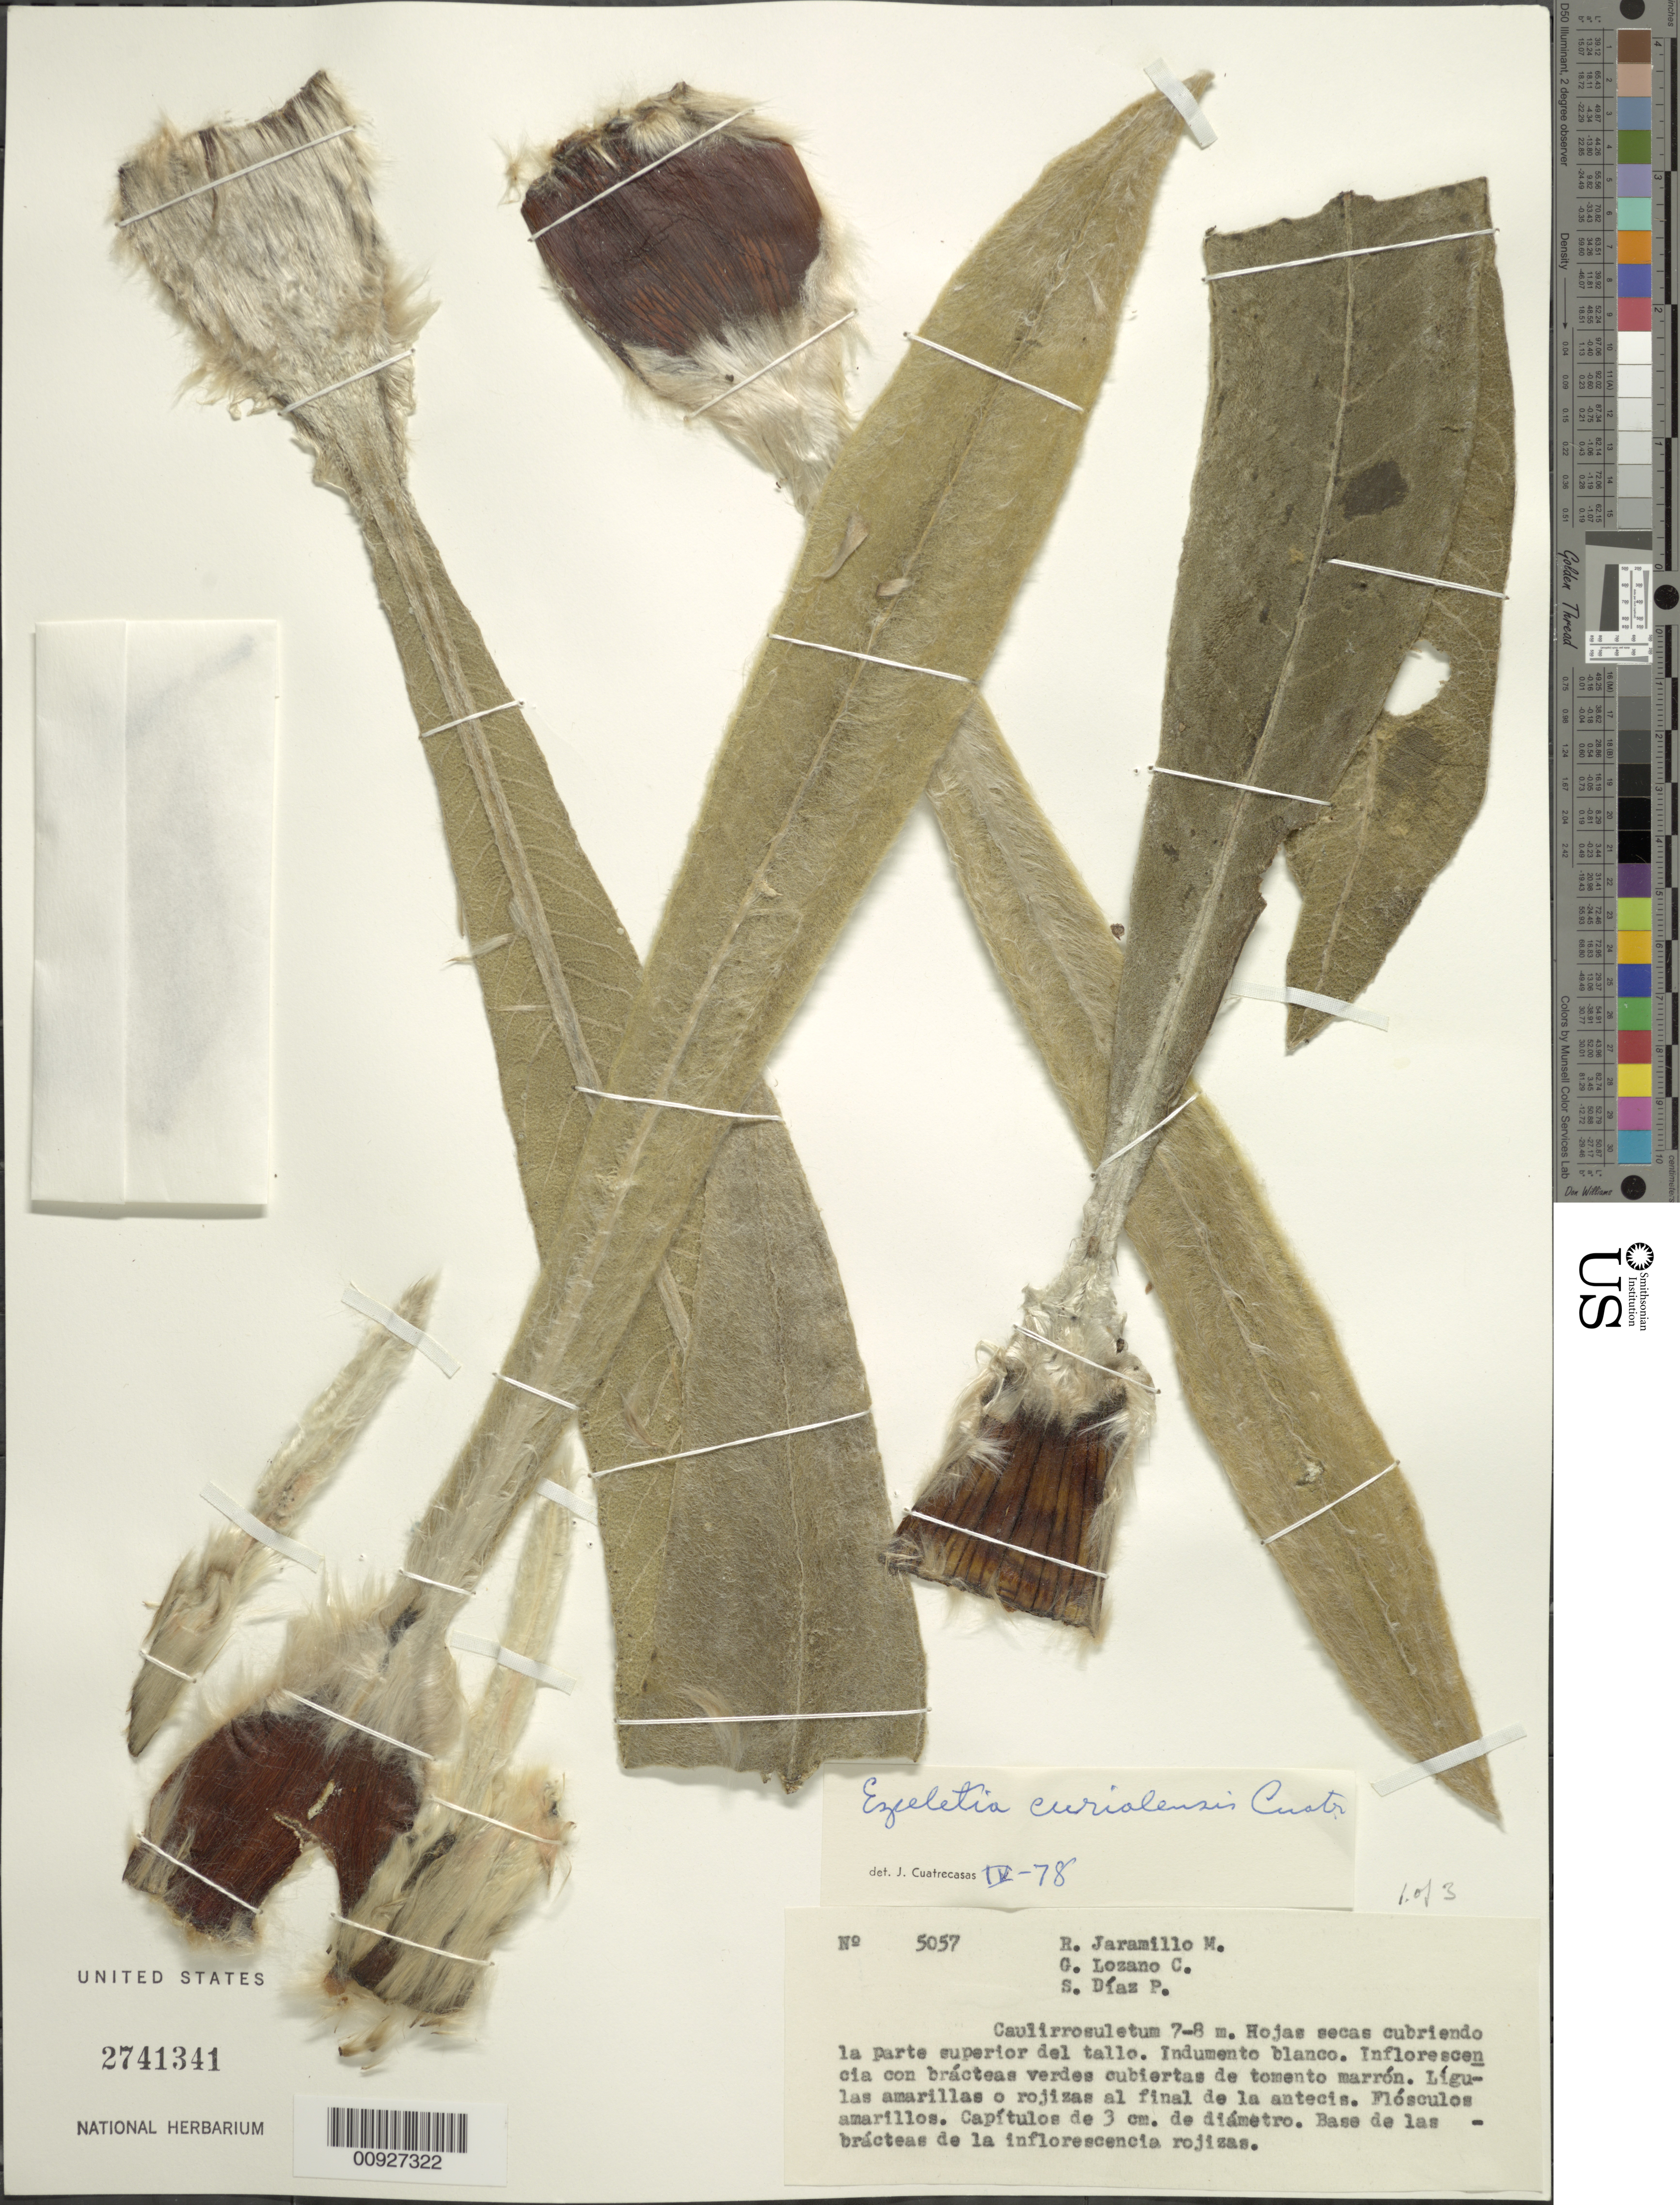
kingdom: Plantae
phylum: Tracheophyta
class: Magnoliopsida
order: Asterales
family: Asteraceae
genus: Espeletia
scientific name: Espeletia curialensis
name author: Cuatrec.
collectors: R. Jaramillo M., G. Lozano-Contreras & S. Díaz Píedrahíta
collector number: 5057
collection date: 1971-10-09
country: Colombia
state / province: Boyacá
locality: P. de Pisba (o Socha). Por la carretera entre Socha y Sácama en el páramo de Pisba (o Socha).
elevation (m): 3550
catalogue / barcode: US 2741341